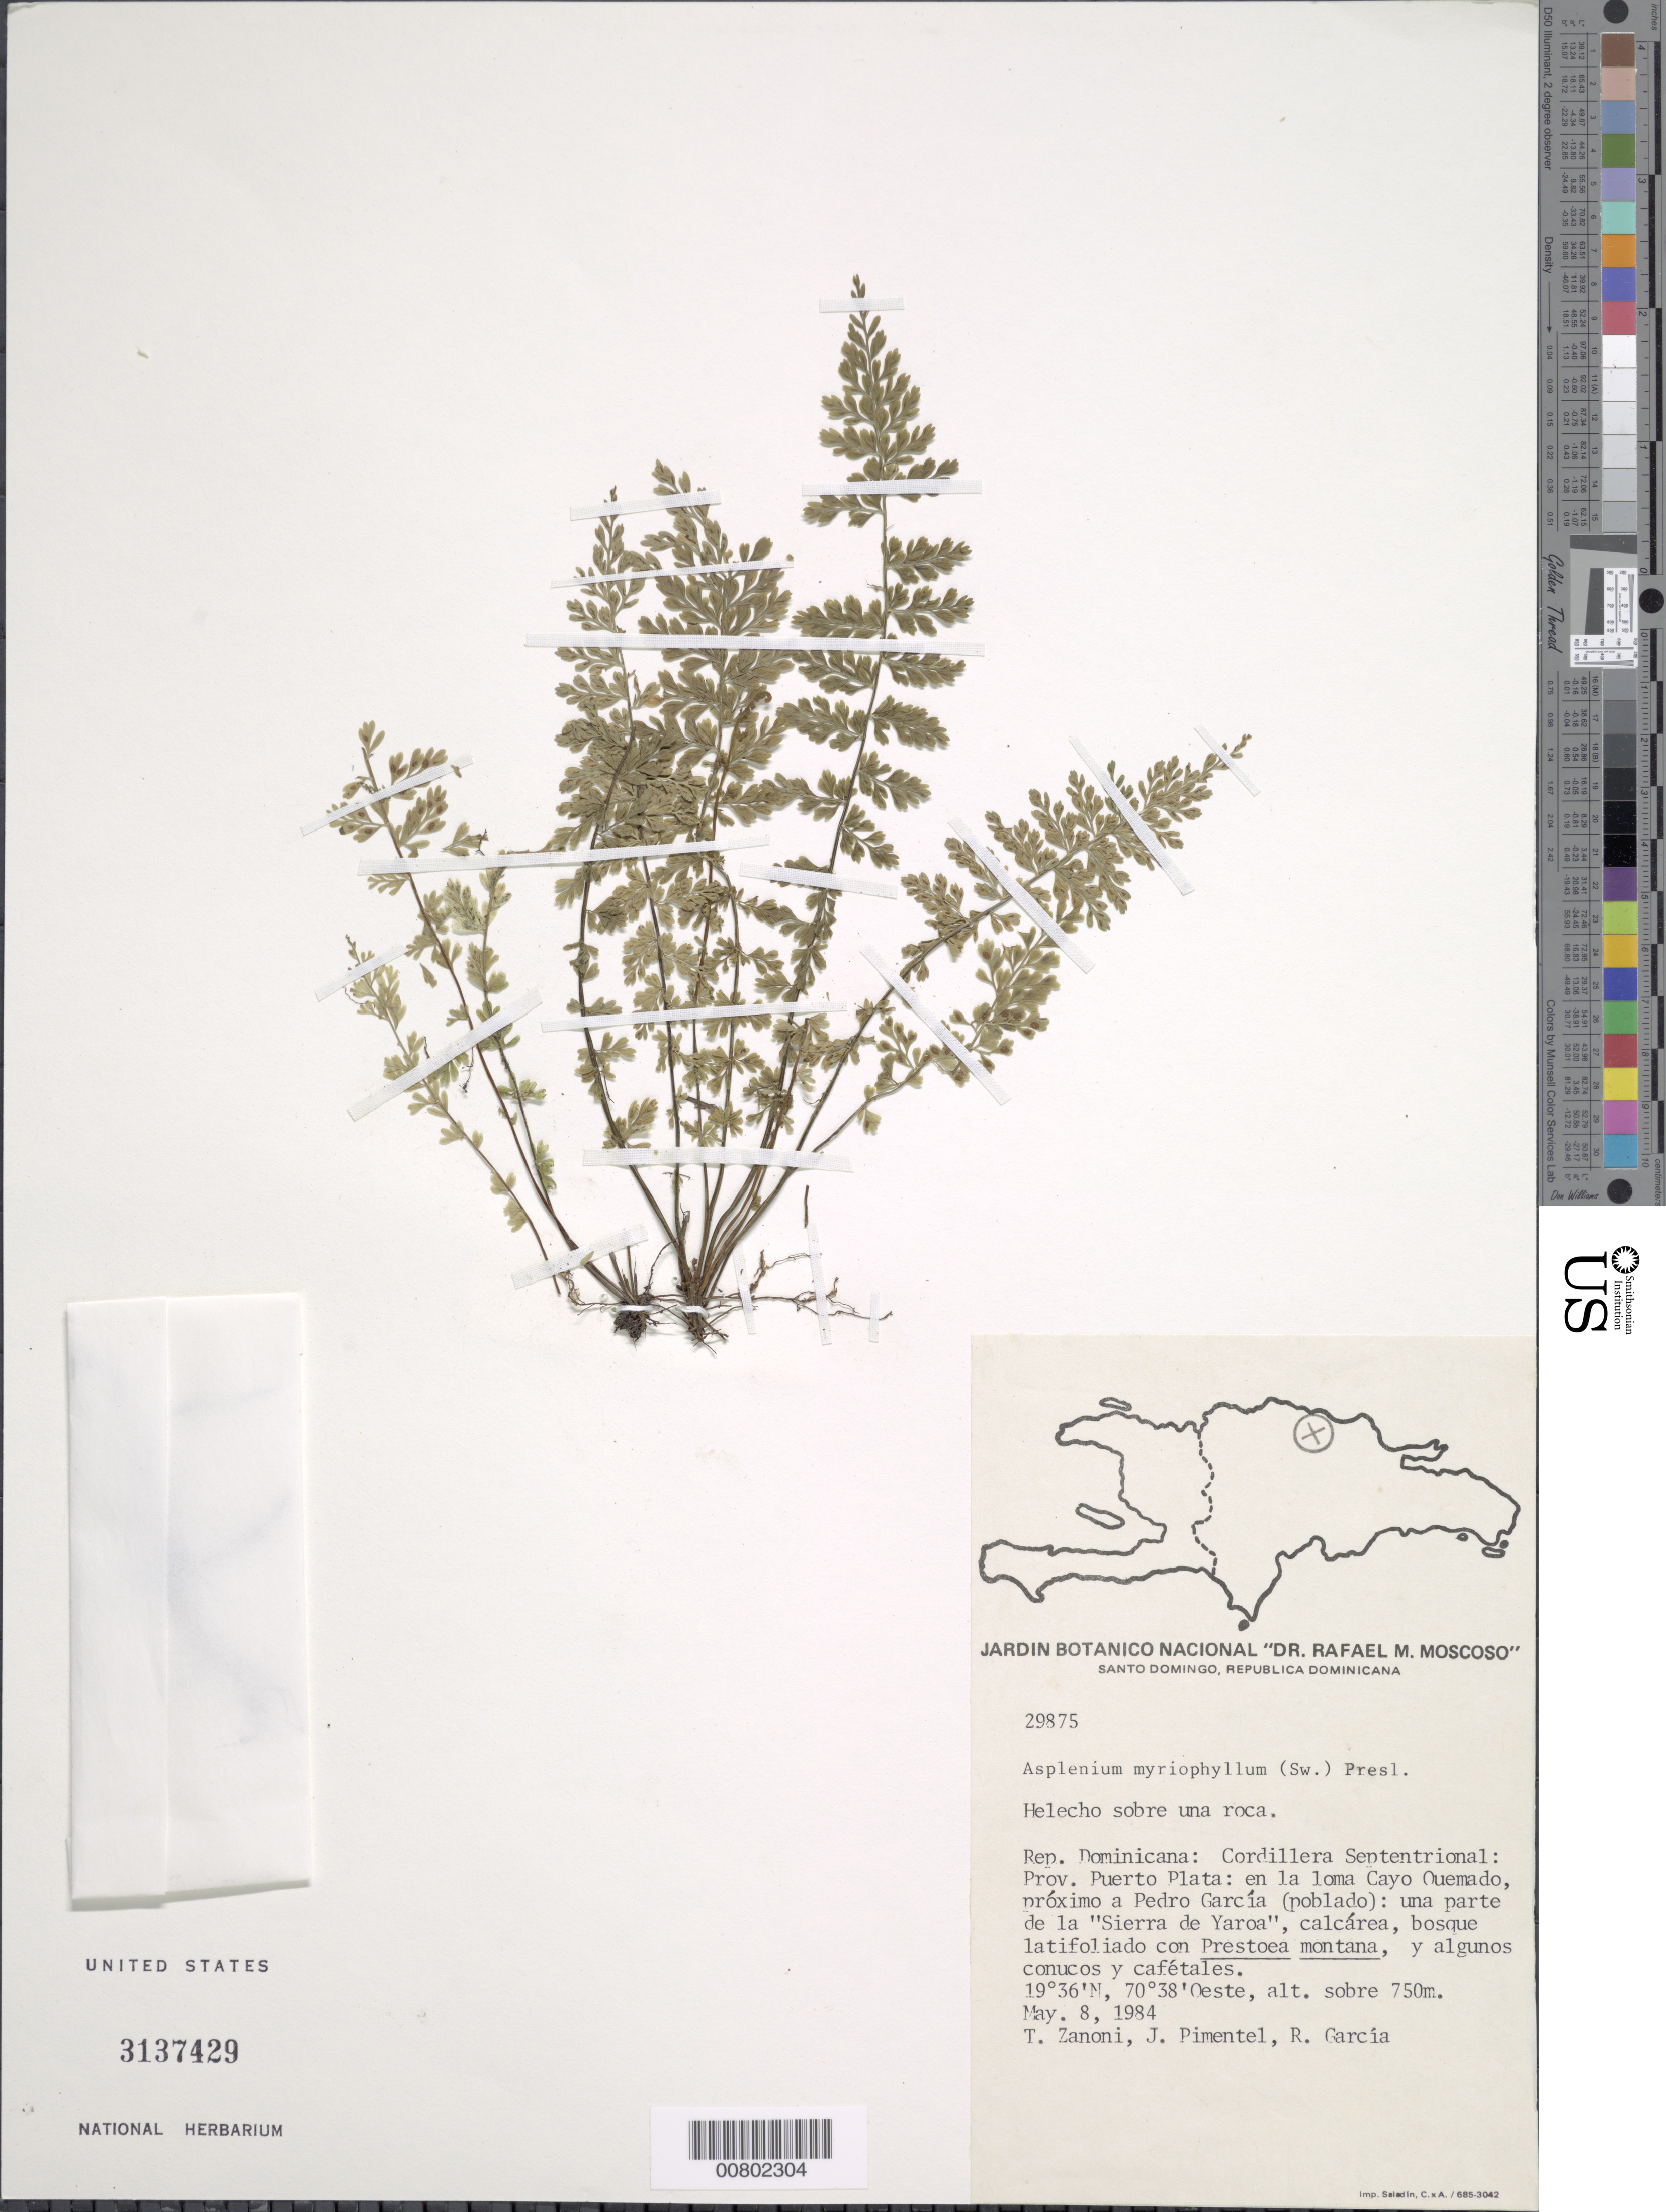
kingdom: Plantae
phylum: Tracheophyta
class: Polypodiopsida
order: Polypodiales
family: Aspleniaceae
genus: Asplenium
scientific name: Asplenium myriophyllum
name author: (Sw.) C. Presl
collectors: T. A. Zanoni, J. Pimentel & R. G. García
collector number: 29875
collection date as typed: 08 May 1984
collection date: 1984-05-08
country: Dominican Republic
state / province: Puerto Plata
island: Hispaniola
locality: Cordillera Septentrional, Cayo Quemado, proximo Pedro García (poblado), una parte de la "Sierra de Yaroa"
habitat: Calcárea, bosque latifoliado con Prestoea montana, y algunos conucos y cafétales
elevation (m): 750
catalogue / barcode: US 3137429